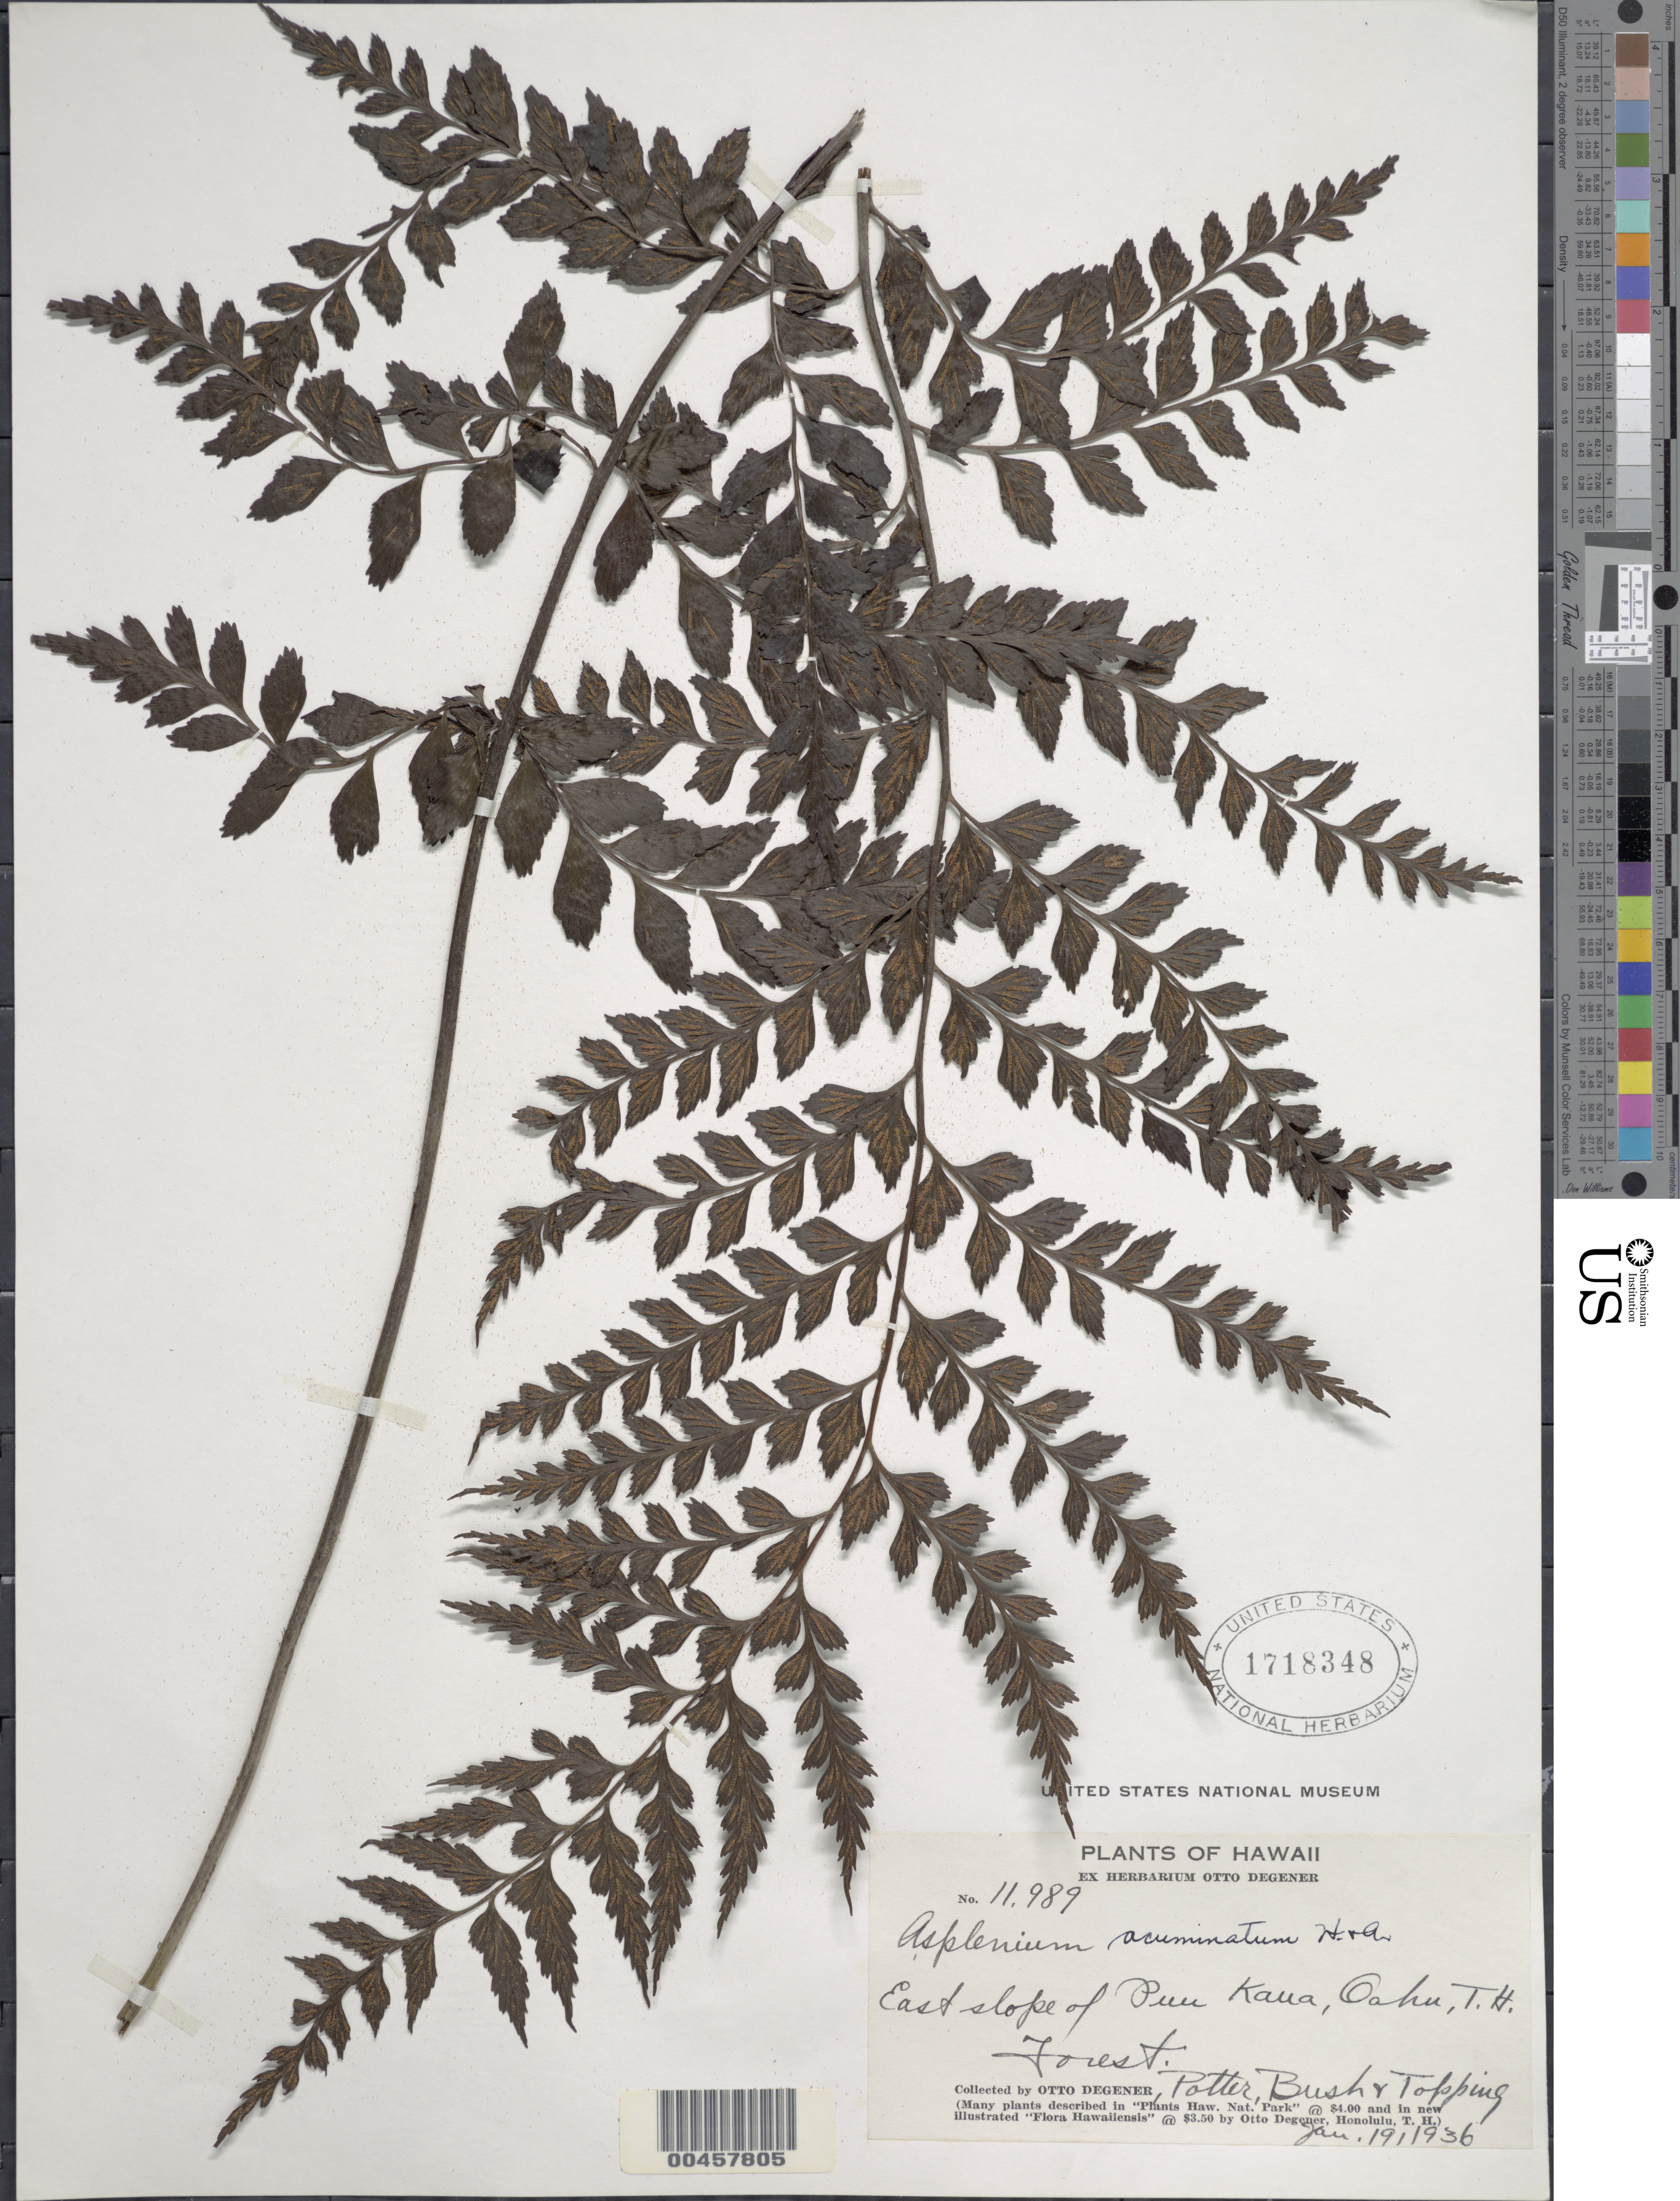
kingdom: Plantae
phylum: Tracheophyta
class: Polypodiopsida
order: Polypodiales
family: Aspleniaceae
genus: Asplenium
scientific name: Asplenium acuminatum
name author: Hook. & Arn.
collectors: O. Degener, Potter, B. F. Bush & D. L. Topping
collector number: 11989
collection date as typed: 19 Jan 1936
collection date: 1936-01-19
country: United States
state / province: Hawaii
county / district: Honolulu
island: Oahu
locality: East slope of Puu Kaua, Oahu, T.H.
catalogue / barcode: US 1718348